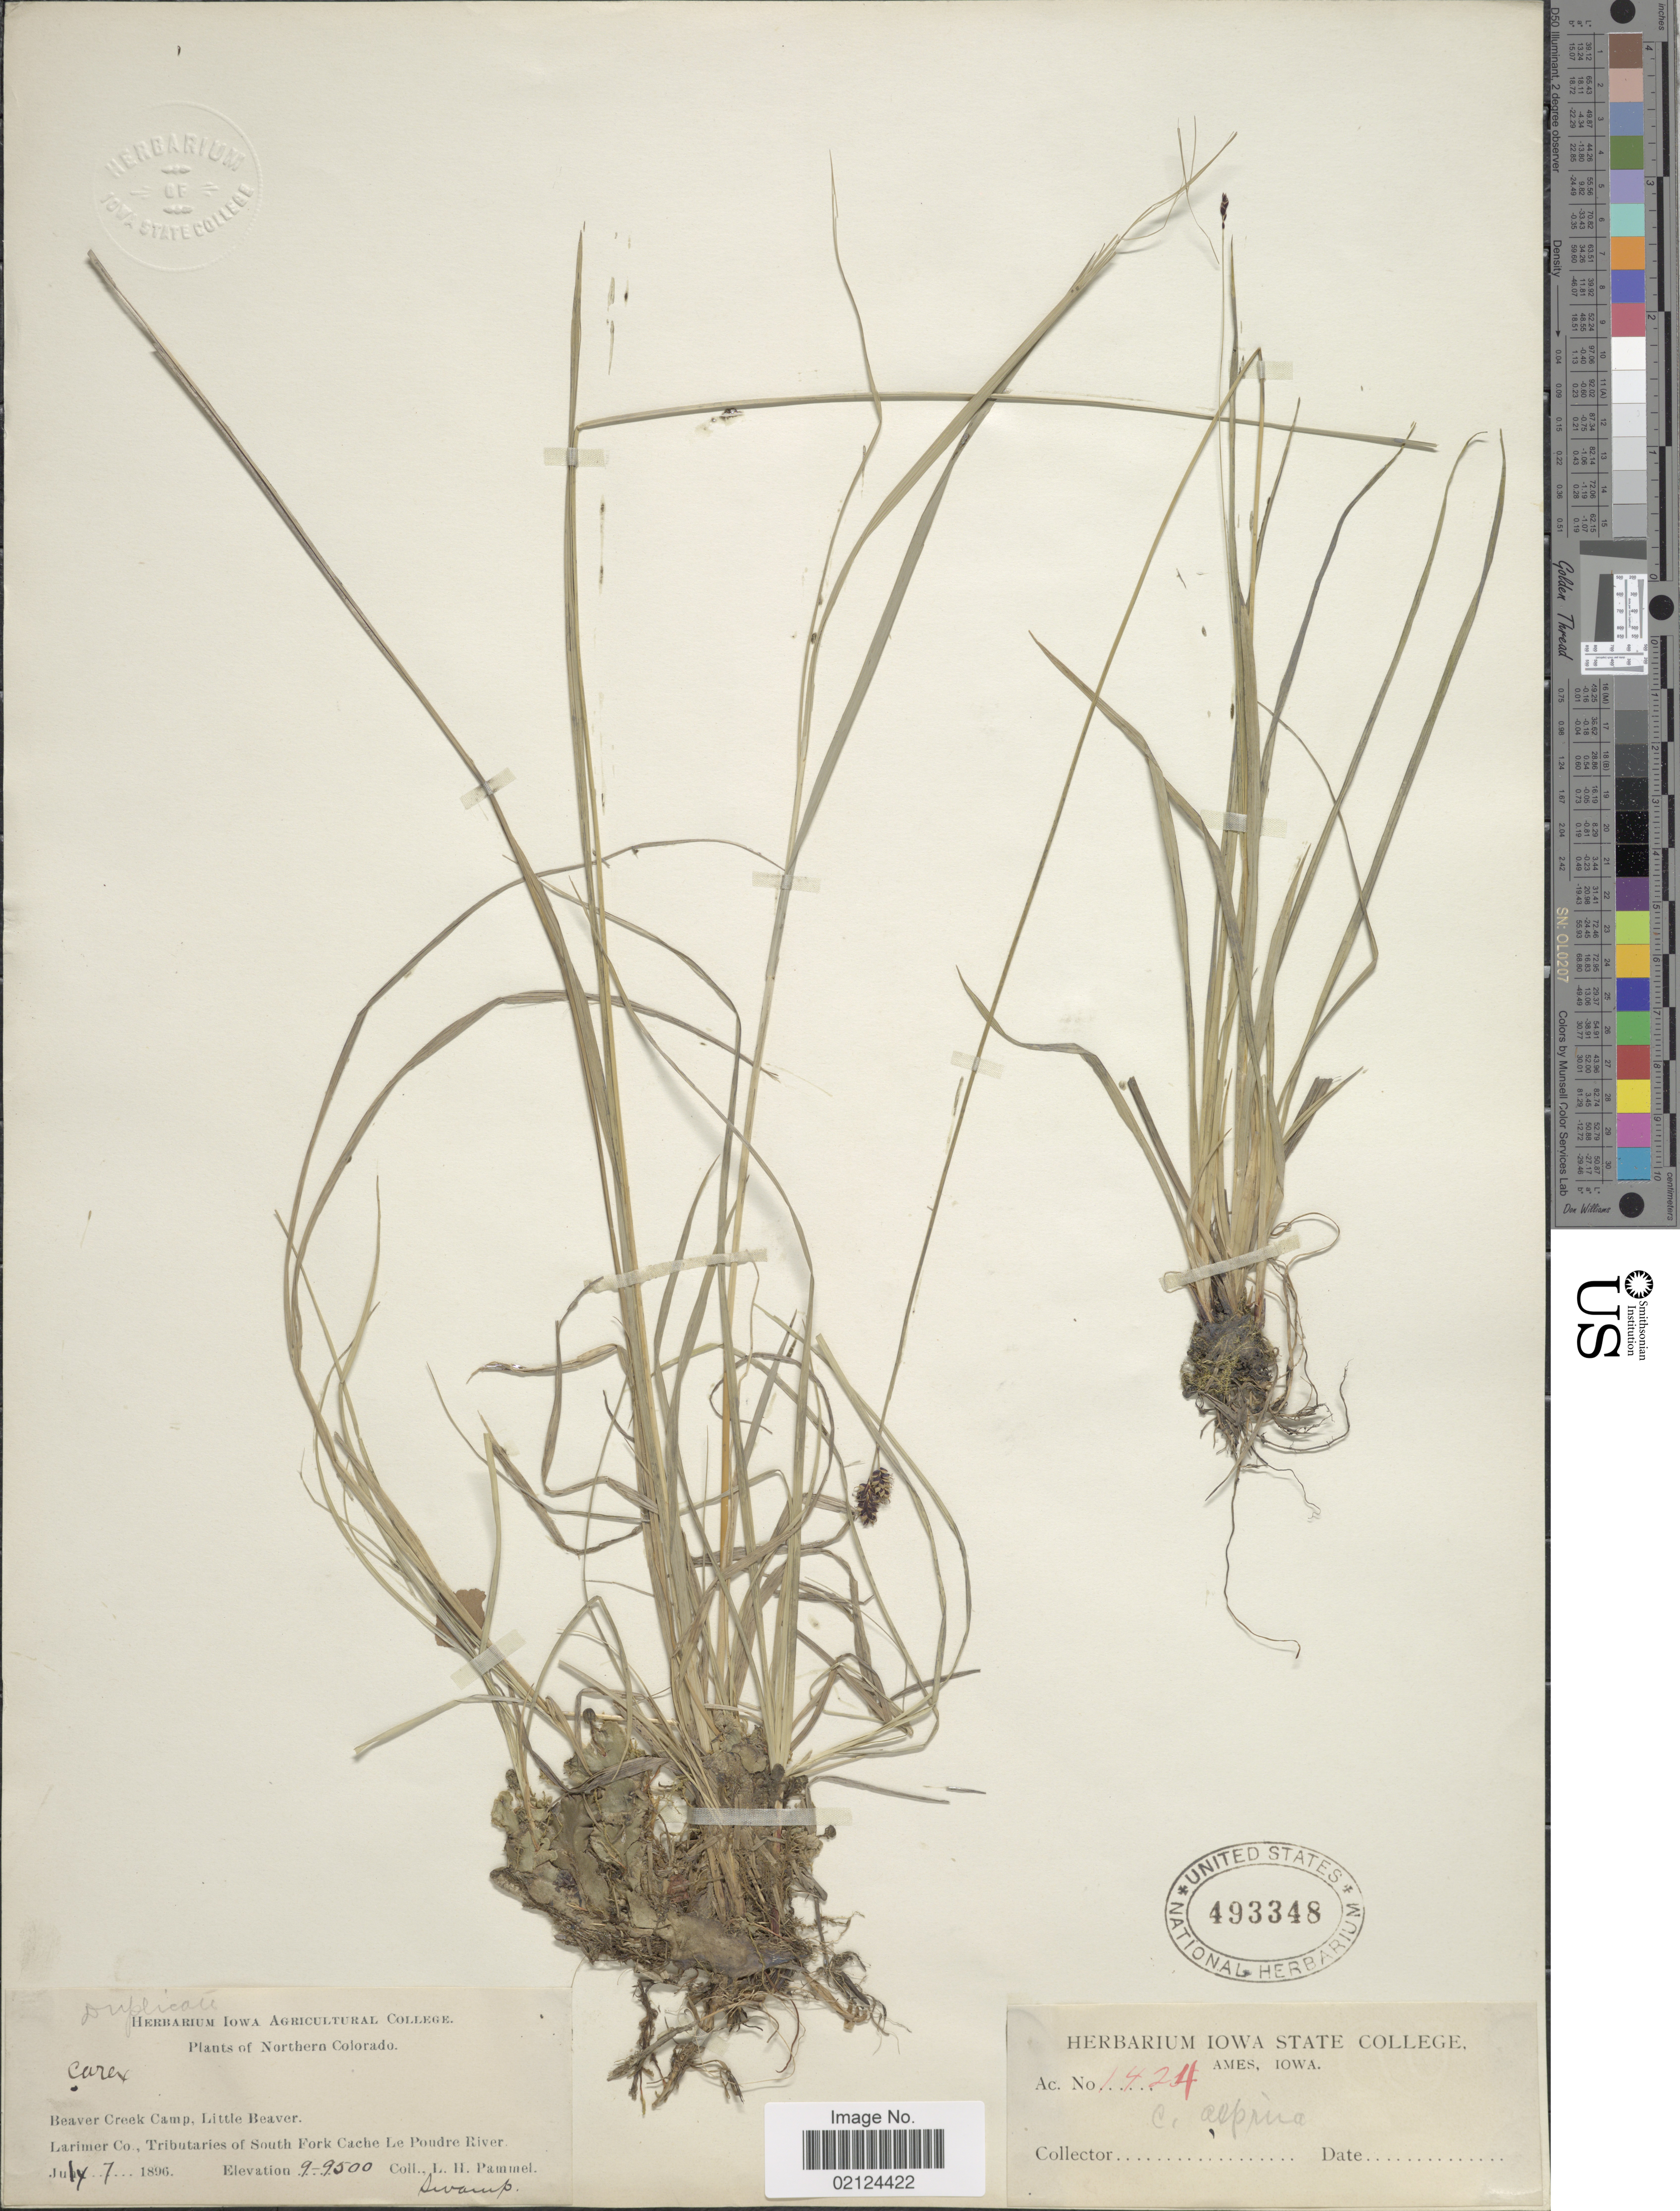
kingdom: Plantae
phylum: Tracheophyta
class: Liliopsida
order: Poales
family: Cyperaceae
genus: Carex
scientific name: Carex media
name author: R. Br.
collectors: L. Pammel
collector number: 1424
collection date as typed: Transcribed d/m/y: 7/7/7189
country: United States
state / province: Colorado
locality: Northern Colorado. Beaver Creek Camp, Little Beaver, Larimer Co., Tributaries of South Fork Cache Le Pondre River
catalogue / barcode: US 493348